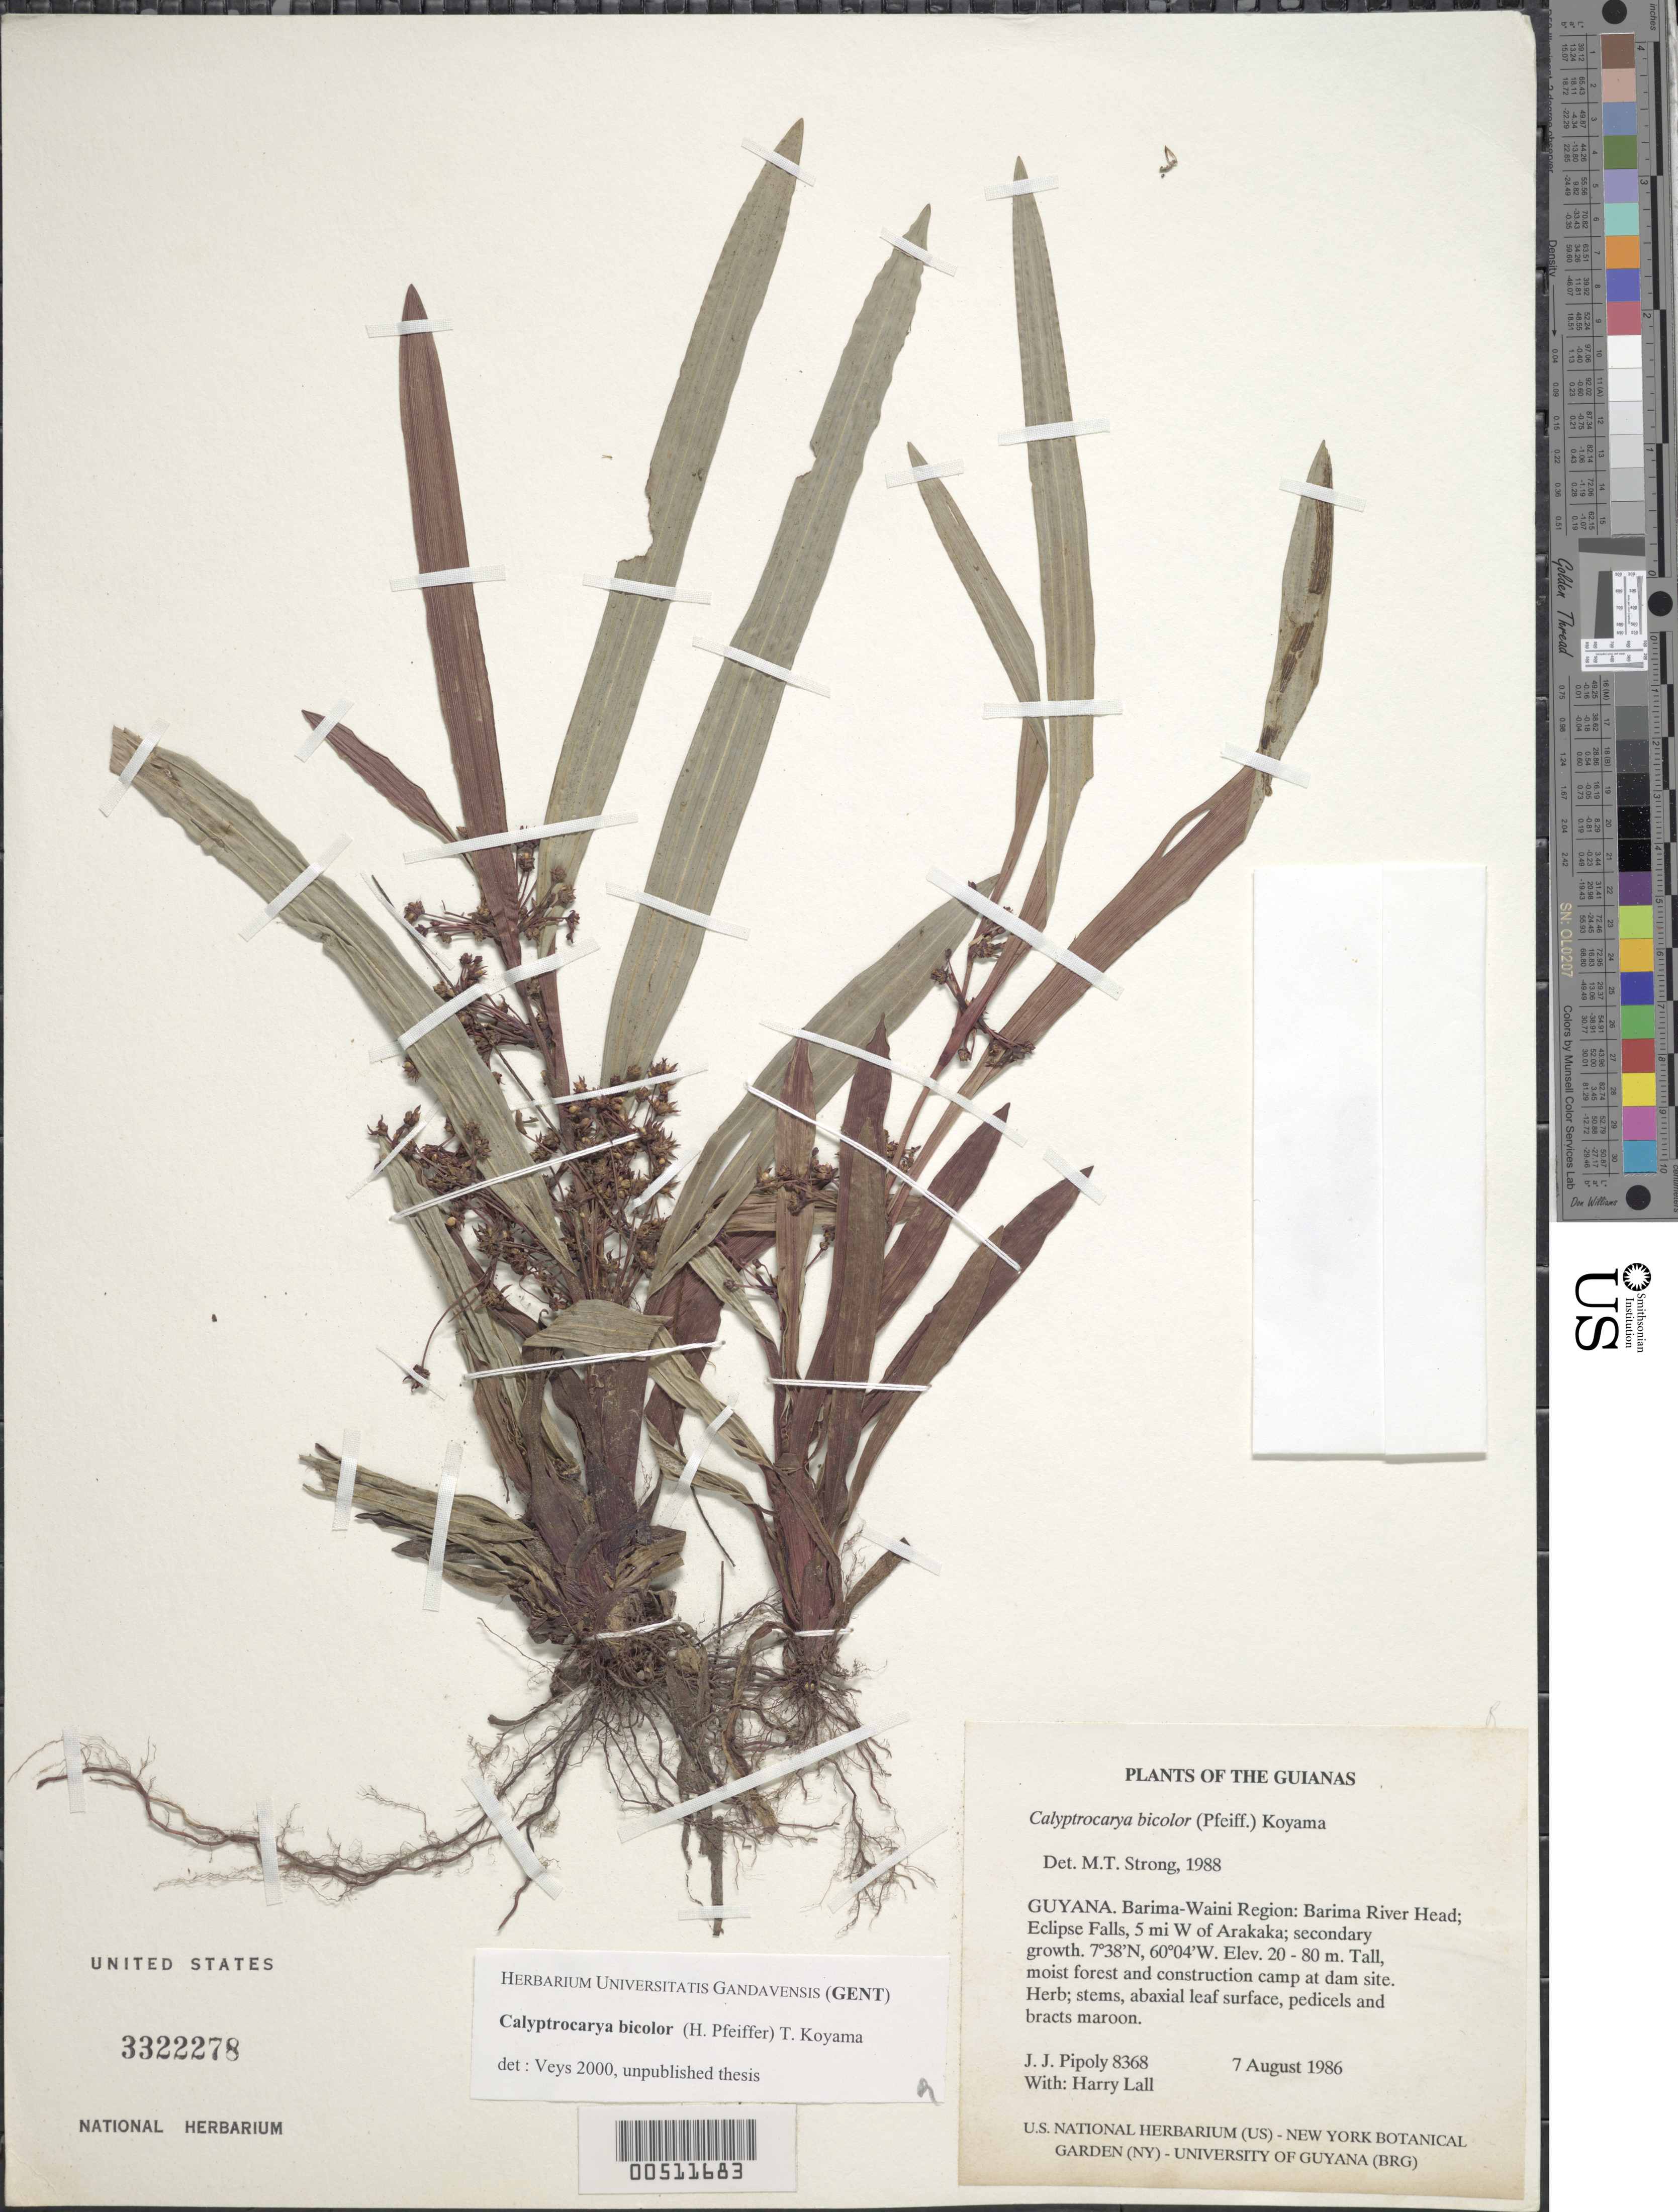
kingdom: Plantae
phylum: Tracheophyta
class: Liliopsida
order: Poales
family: Cyperaceae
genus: Calyptrocarya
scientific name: Calyptrocarya bicolor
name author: (H. Pfeiff.) T. Koyama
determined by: Strong, M. T., (US), Smithsonian Institution - National Museum of Natural History (UNITED STATES)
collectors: J. J. Pipoly & H. Lall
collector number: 8368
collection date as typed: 7 August 1986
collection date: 1986-08-07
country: Guyana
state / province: Barima-Waini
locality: Barima River head; Eclipse Falls, 5 mi W of Arakaka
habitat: Secondary growth, tall moist forest and construction camp at dam site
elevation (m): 20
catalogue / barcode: US 3322278